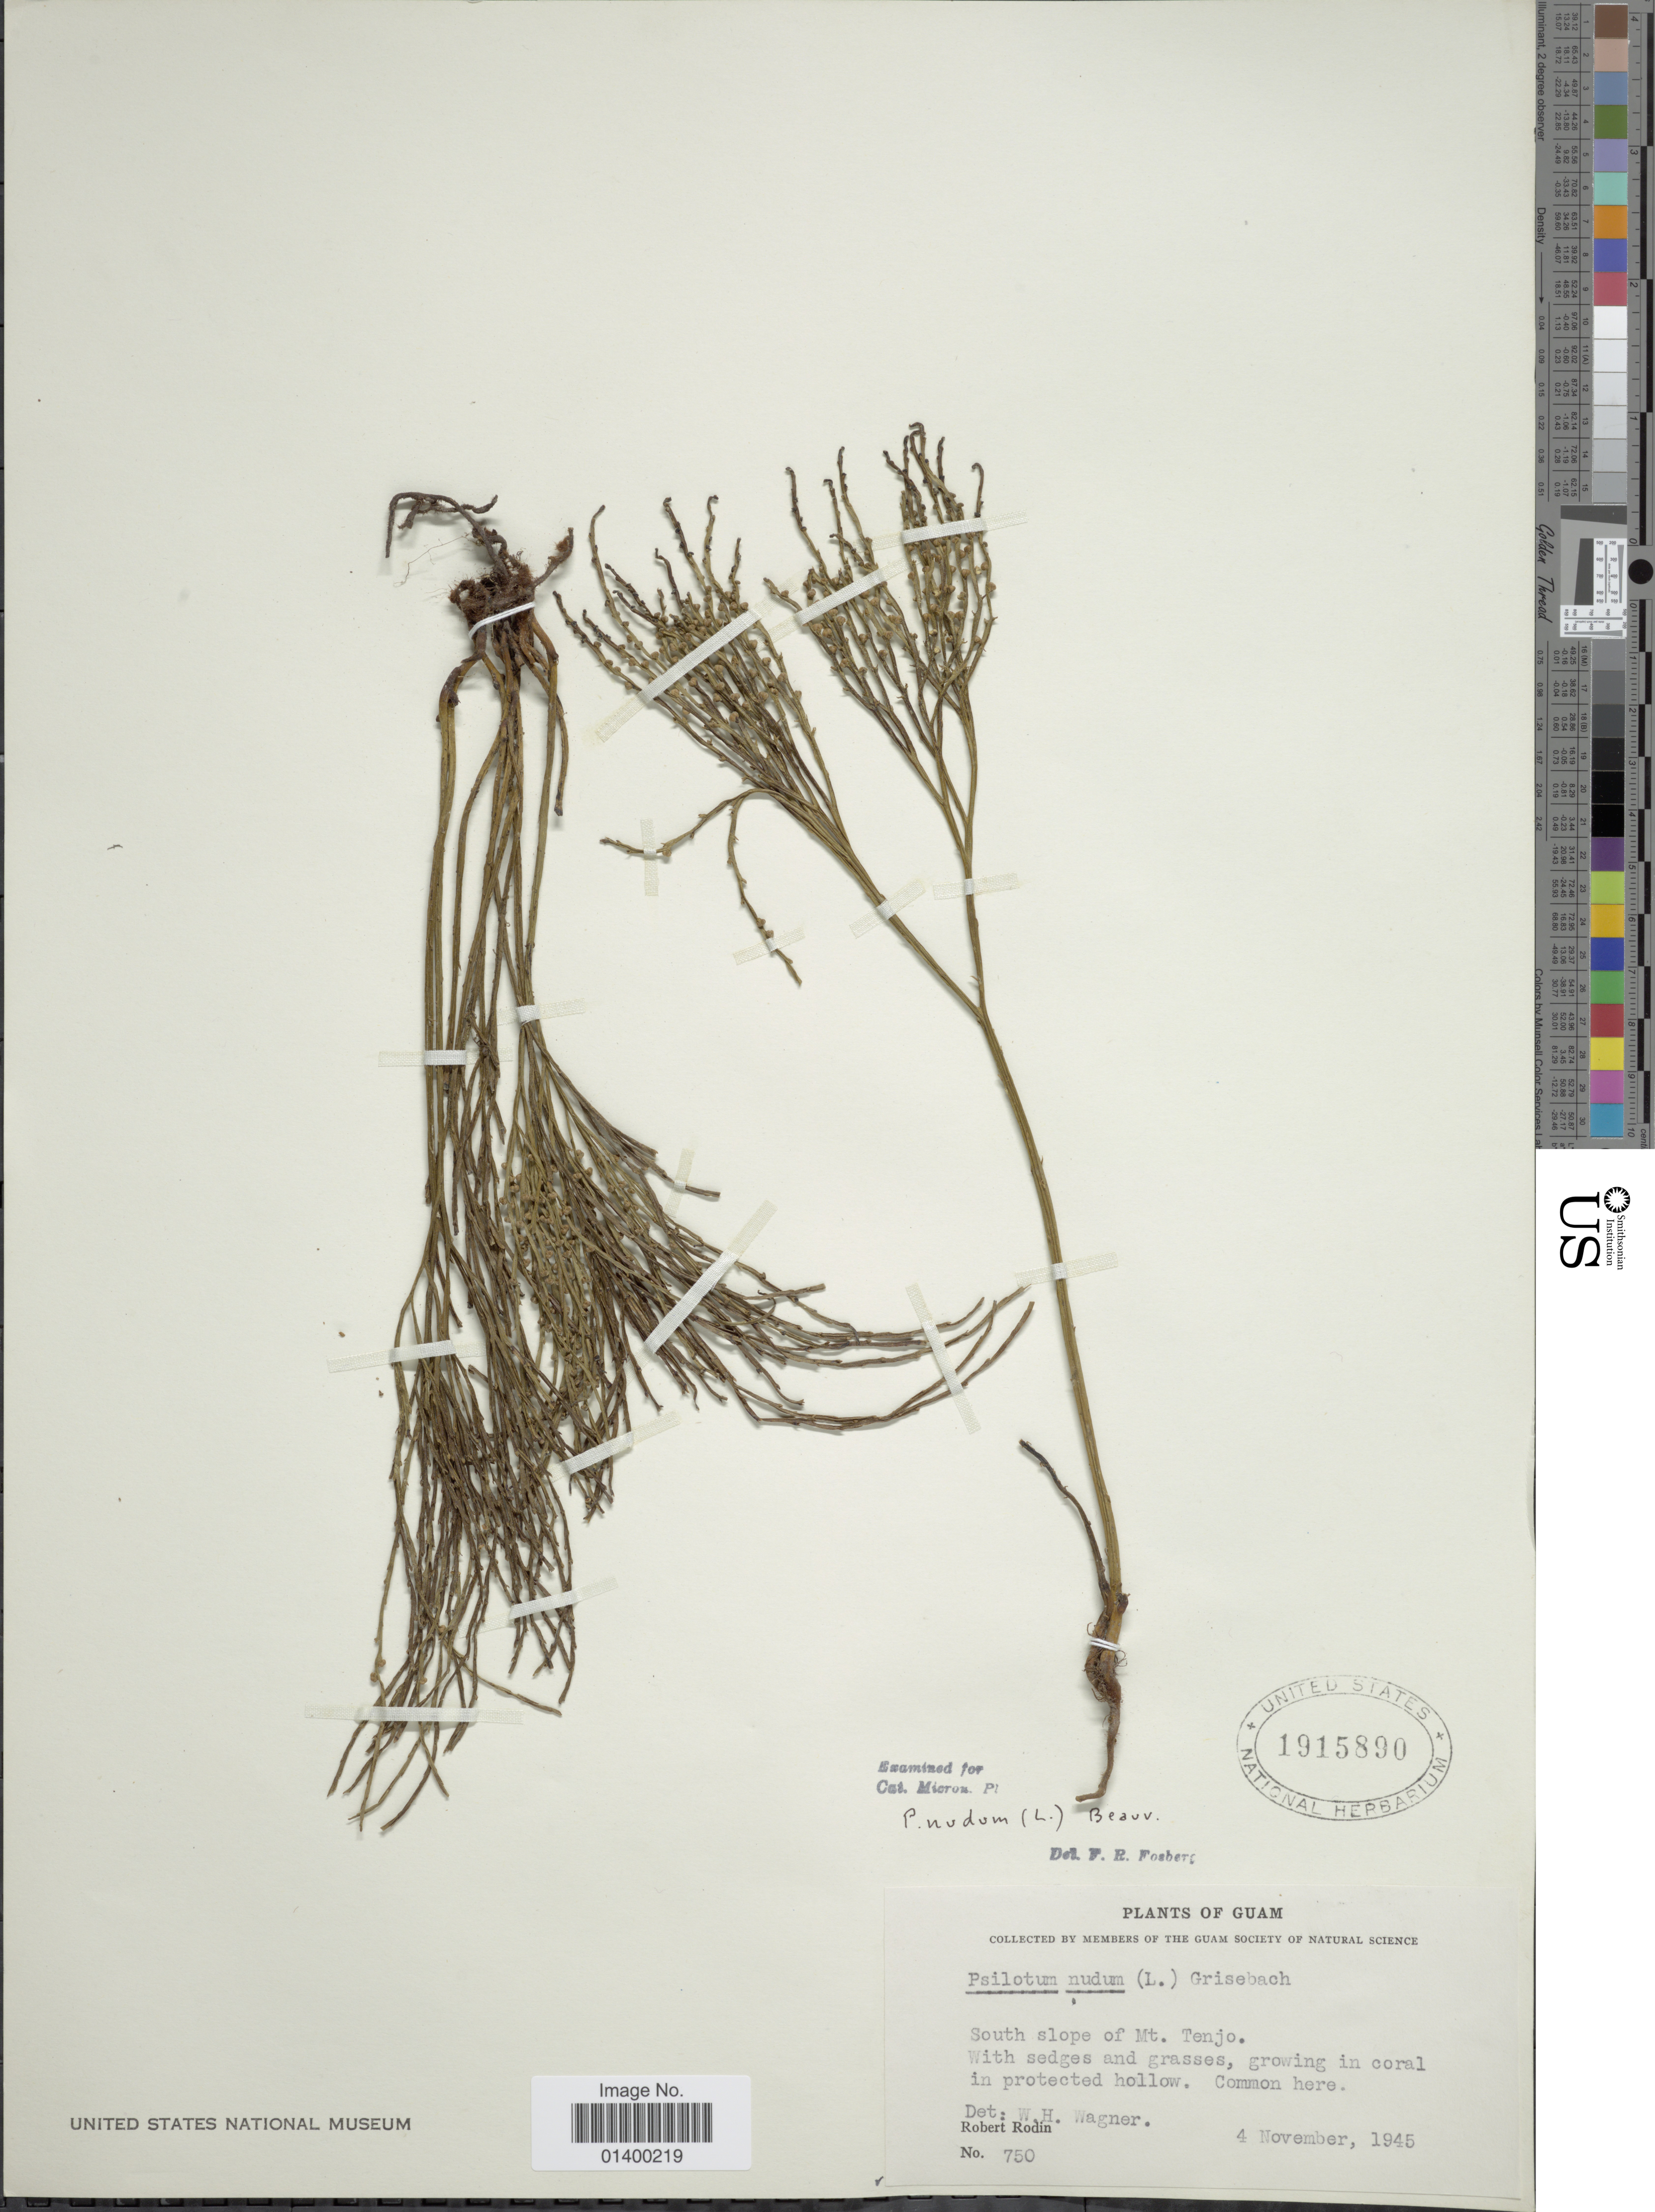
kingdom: Plantae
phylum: Tracheophyta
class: Polypodiopsida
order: Psilotales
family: Psilotaceae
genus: Psilotum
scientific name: Psilotum nudum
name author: (L.) P. Beauv.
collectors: R. Rodin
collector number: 750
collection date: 1945-11-04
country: Guam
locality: South slope of Mt. Tenjo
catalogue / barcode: US 1915890